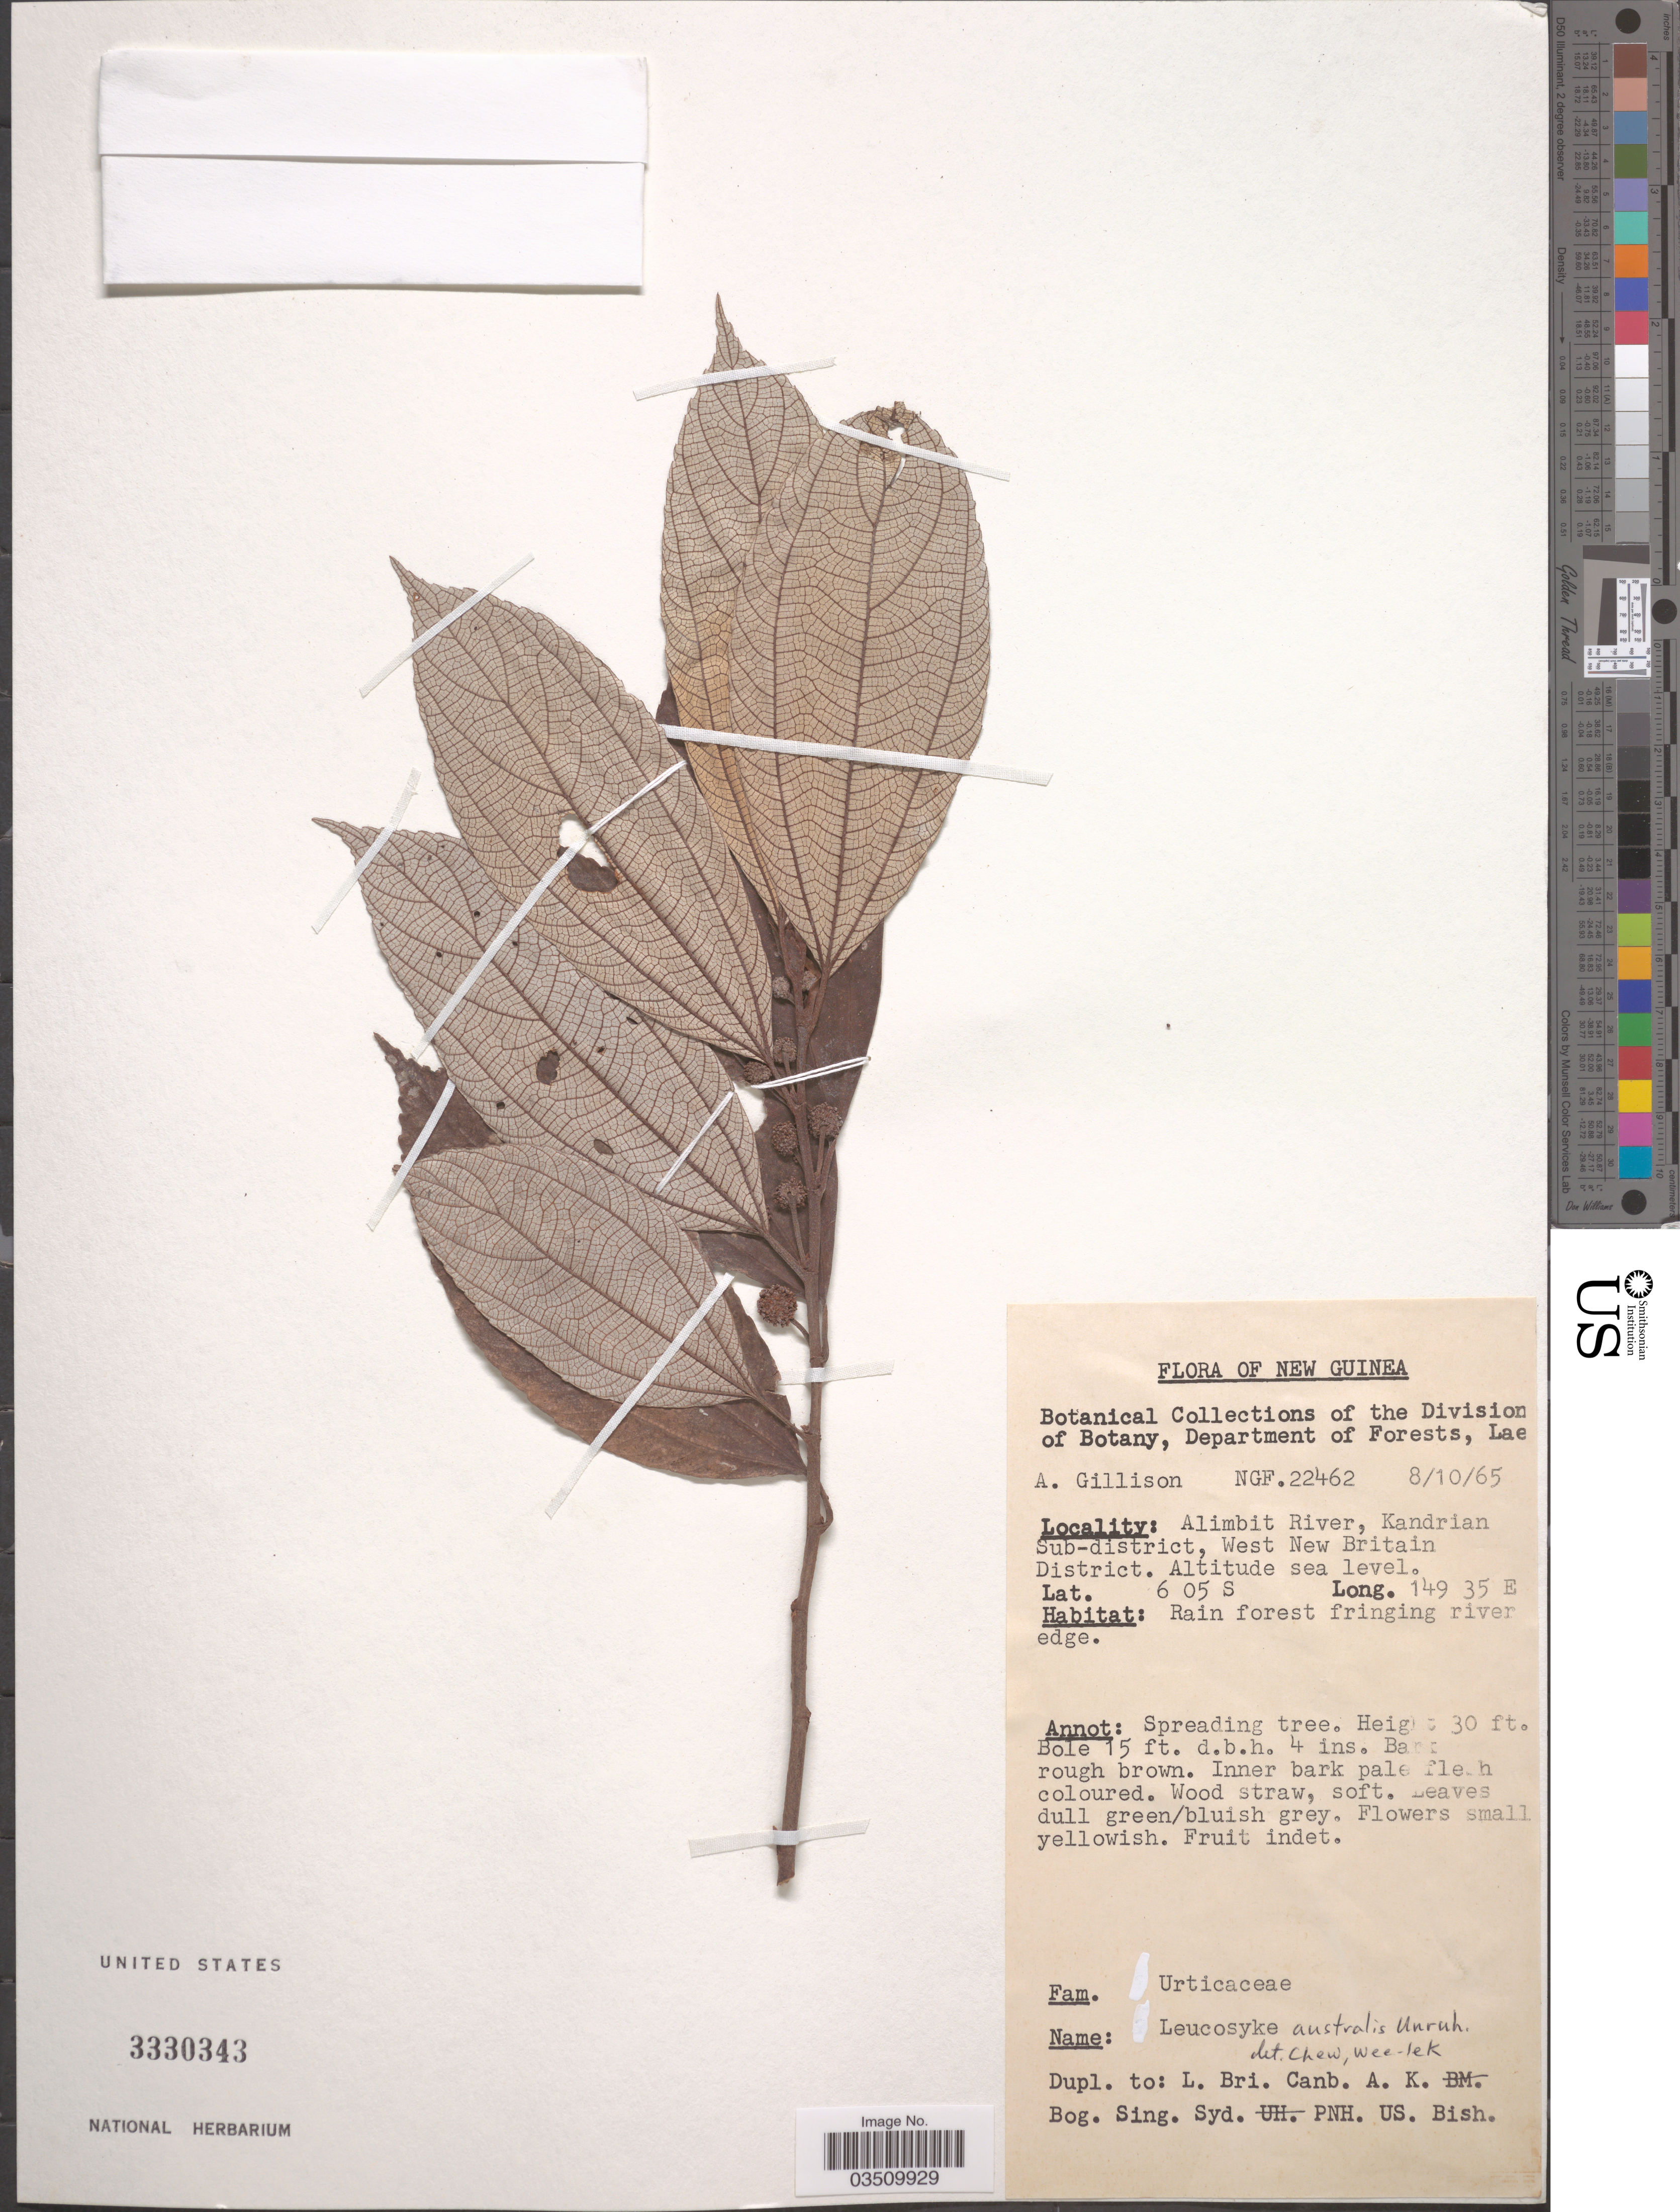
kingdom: Plantae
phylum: Tracheophyta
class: Magnoliopsida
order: Rosales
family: Urticaceae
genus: Leucosyke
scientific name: Leucosyke australis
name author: Unruh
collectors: A. Gillison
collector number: NGF 22462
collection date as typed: Transcribed d/m/y: 8/10/65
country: Papua New Guinea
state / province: West New Britain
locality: New Guinea. Alimbit River, Kandrian Sub-district, West New Britain District.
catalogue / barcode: US 3330343